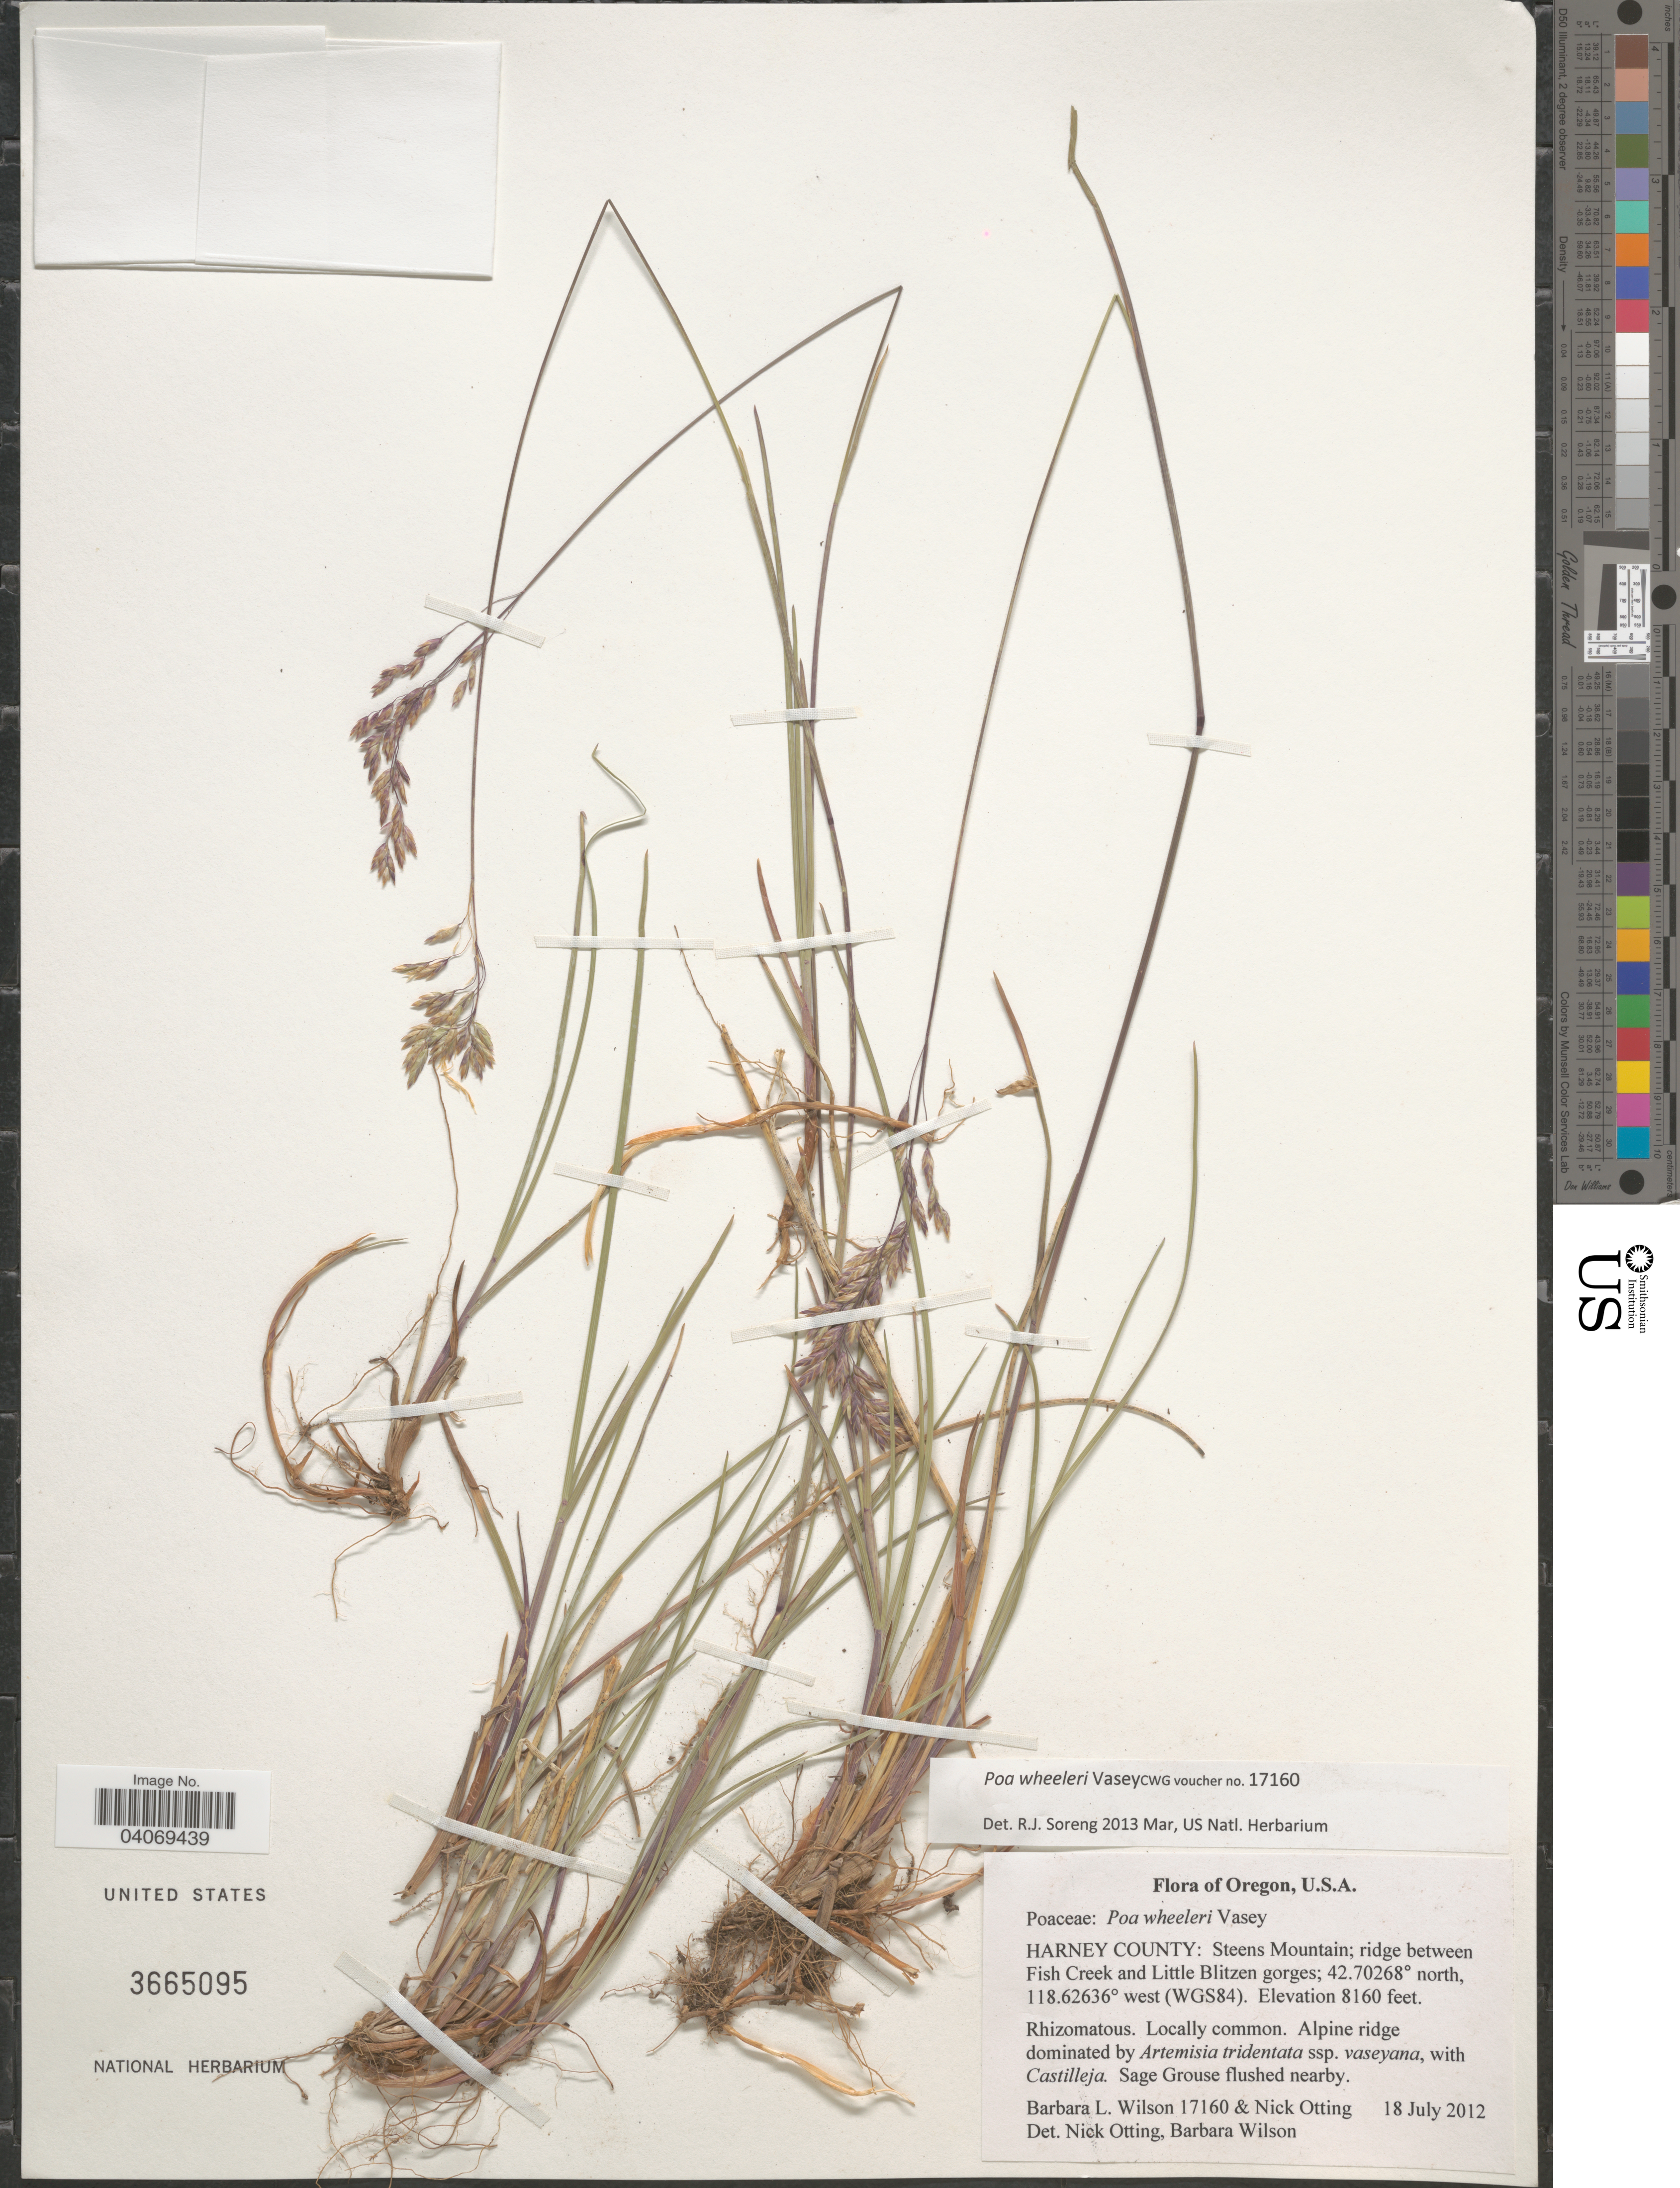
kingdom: Plantae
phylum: Tracheophyta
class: Liliopsida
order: Poales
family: Poaceae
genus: Poa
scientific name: Poa wheeleri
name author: Vasey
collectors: B. L. Wilson & N. Otting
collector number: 17160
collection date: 2012-07-18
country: United States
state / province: Oregon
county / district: Harney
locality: Harney County: Steens Mountain; ridge between Fish Creek and Little Blitzen gorges (WGS84).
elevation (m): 2487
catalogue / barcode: US 3665095